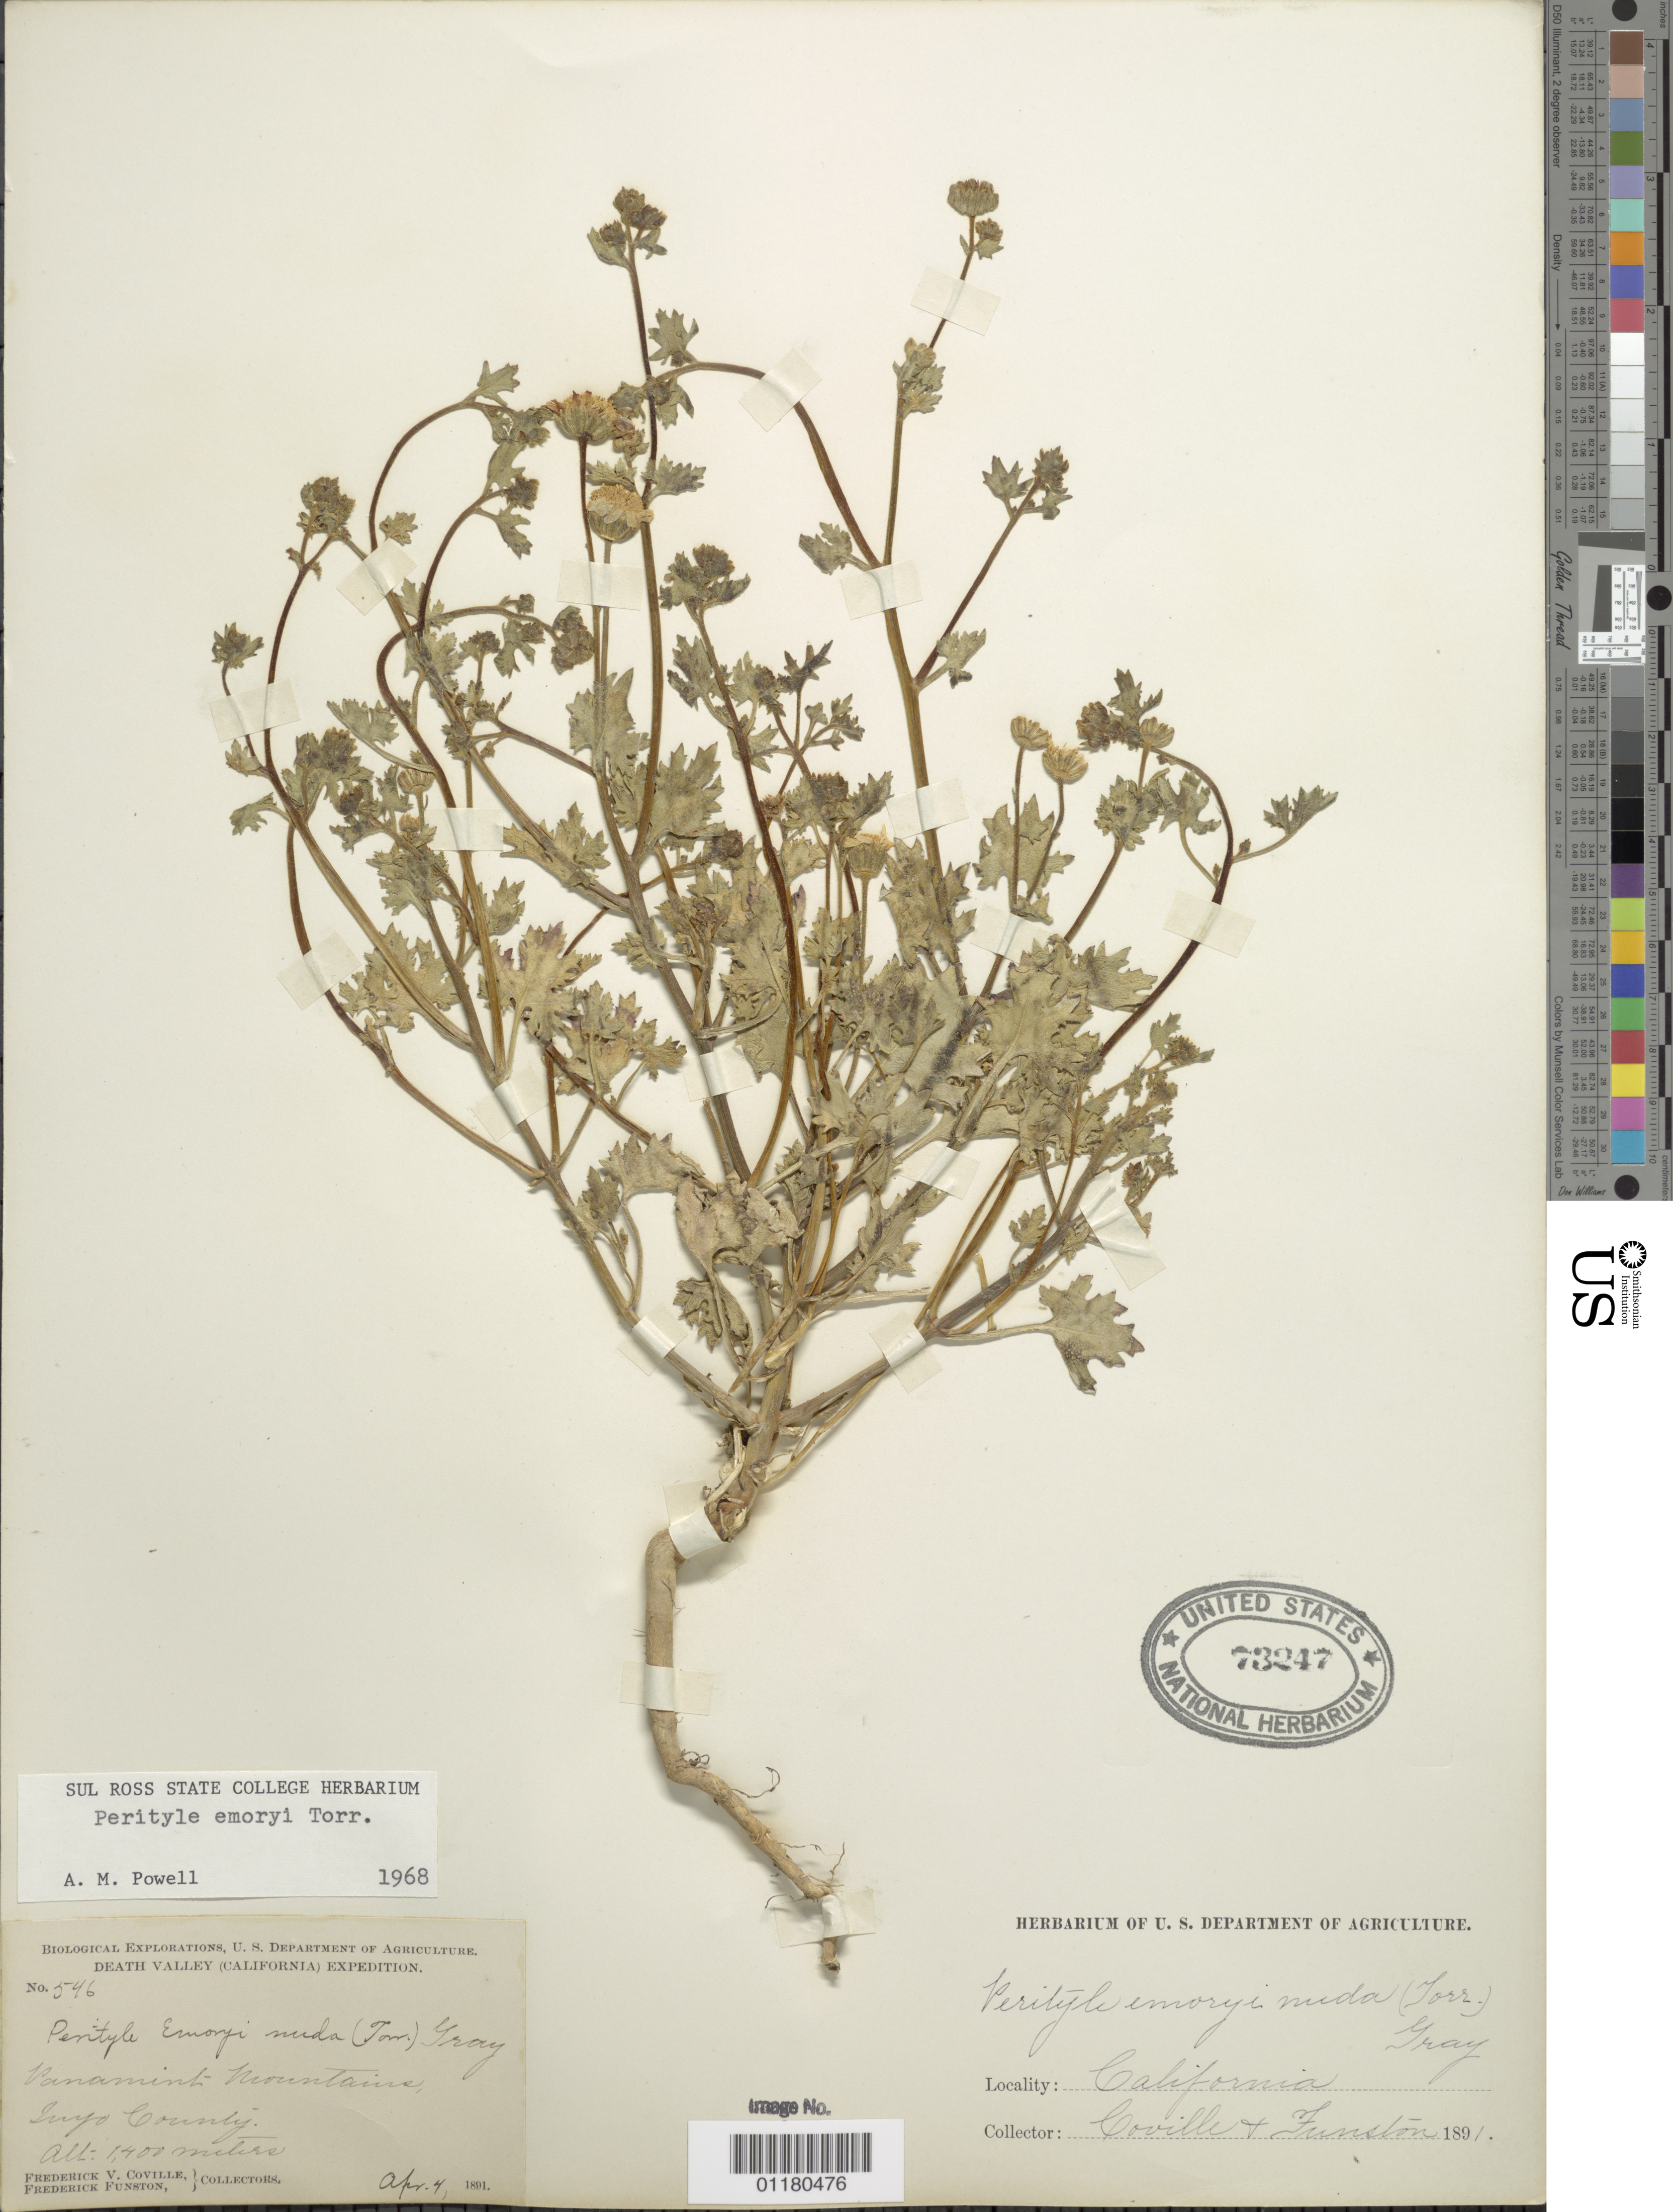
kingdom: Plantae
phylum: Tracheophyta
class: Magnoliopsida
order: Asterales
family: Asteraceae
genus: Perityle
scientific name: Perityle emoryi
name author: Torr.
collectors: F. V. Coville & F. Funston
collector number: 546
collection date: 1891-04-04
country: United States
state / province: California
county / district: Inyo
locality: Panamint Mts.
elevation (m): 1400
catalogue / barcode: US 73247